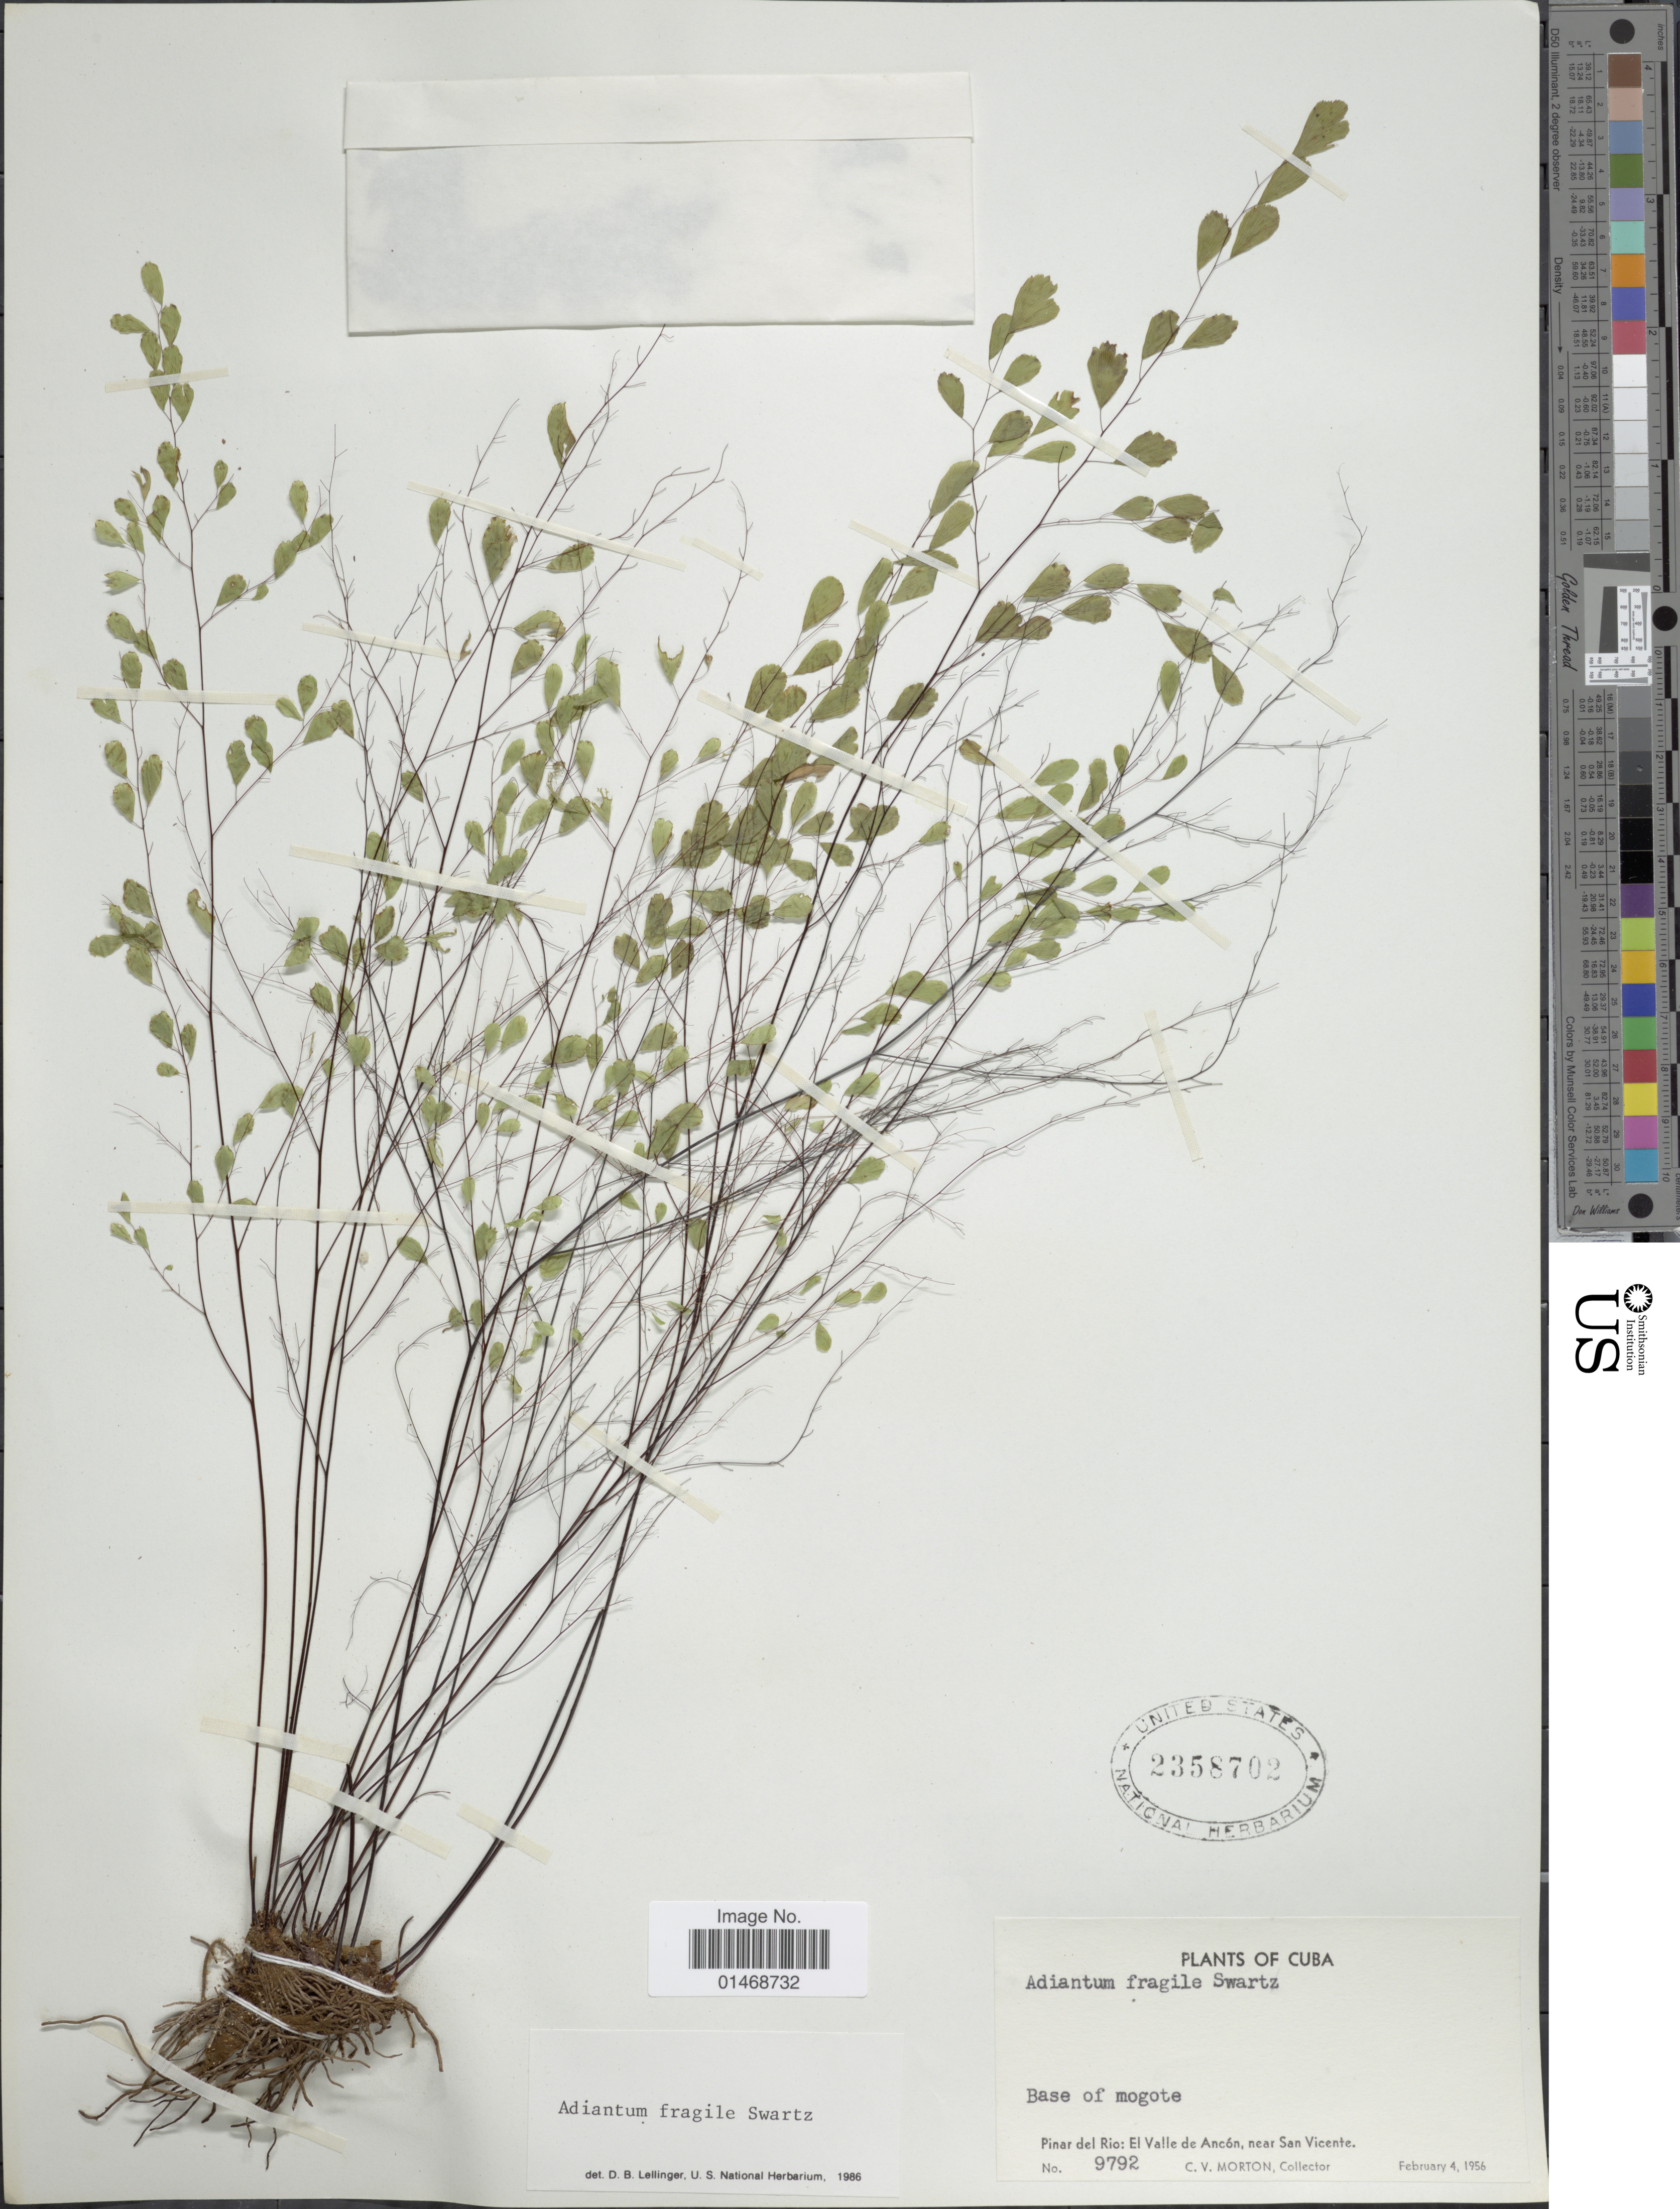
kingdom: Plantae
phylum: Tracheophyta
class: Polypodiopsida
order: Polypodiales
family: Pteridaceae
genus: Adiantum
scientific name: Adiantum fragile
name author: Sw.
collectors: C. V. Morton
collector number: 9792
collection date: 1956-02-04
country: Cuba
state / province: Pinar del Río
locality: Bade of mogote, El Valle de Ancón, near San Vicente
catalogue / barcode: US 2358702